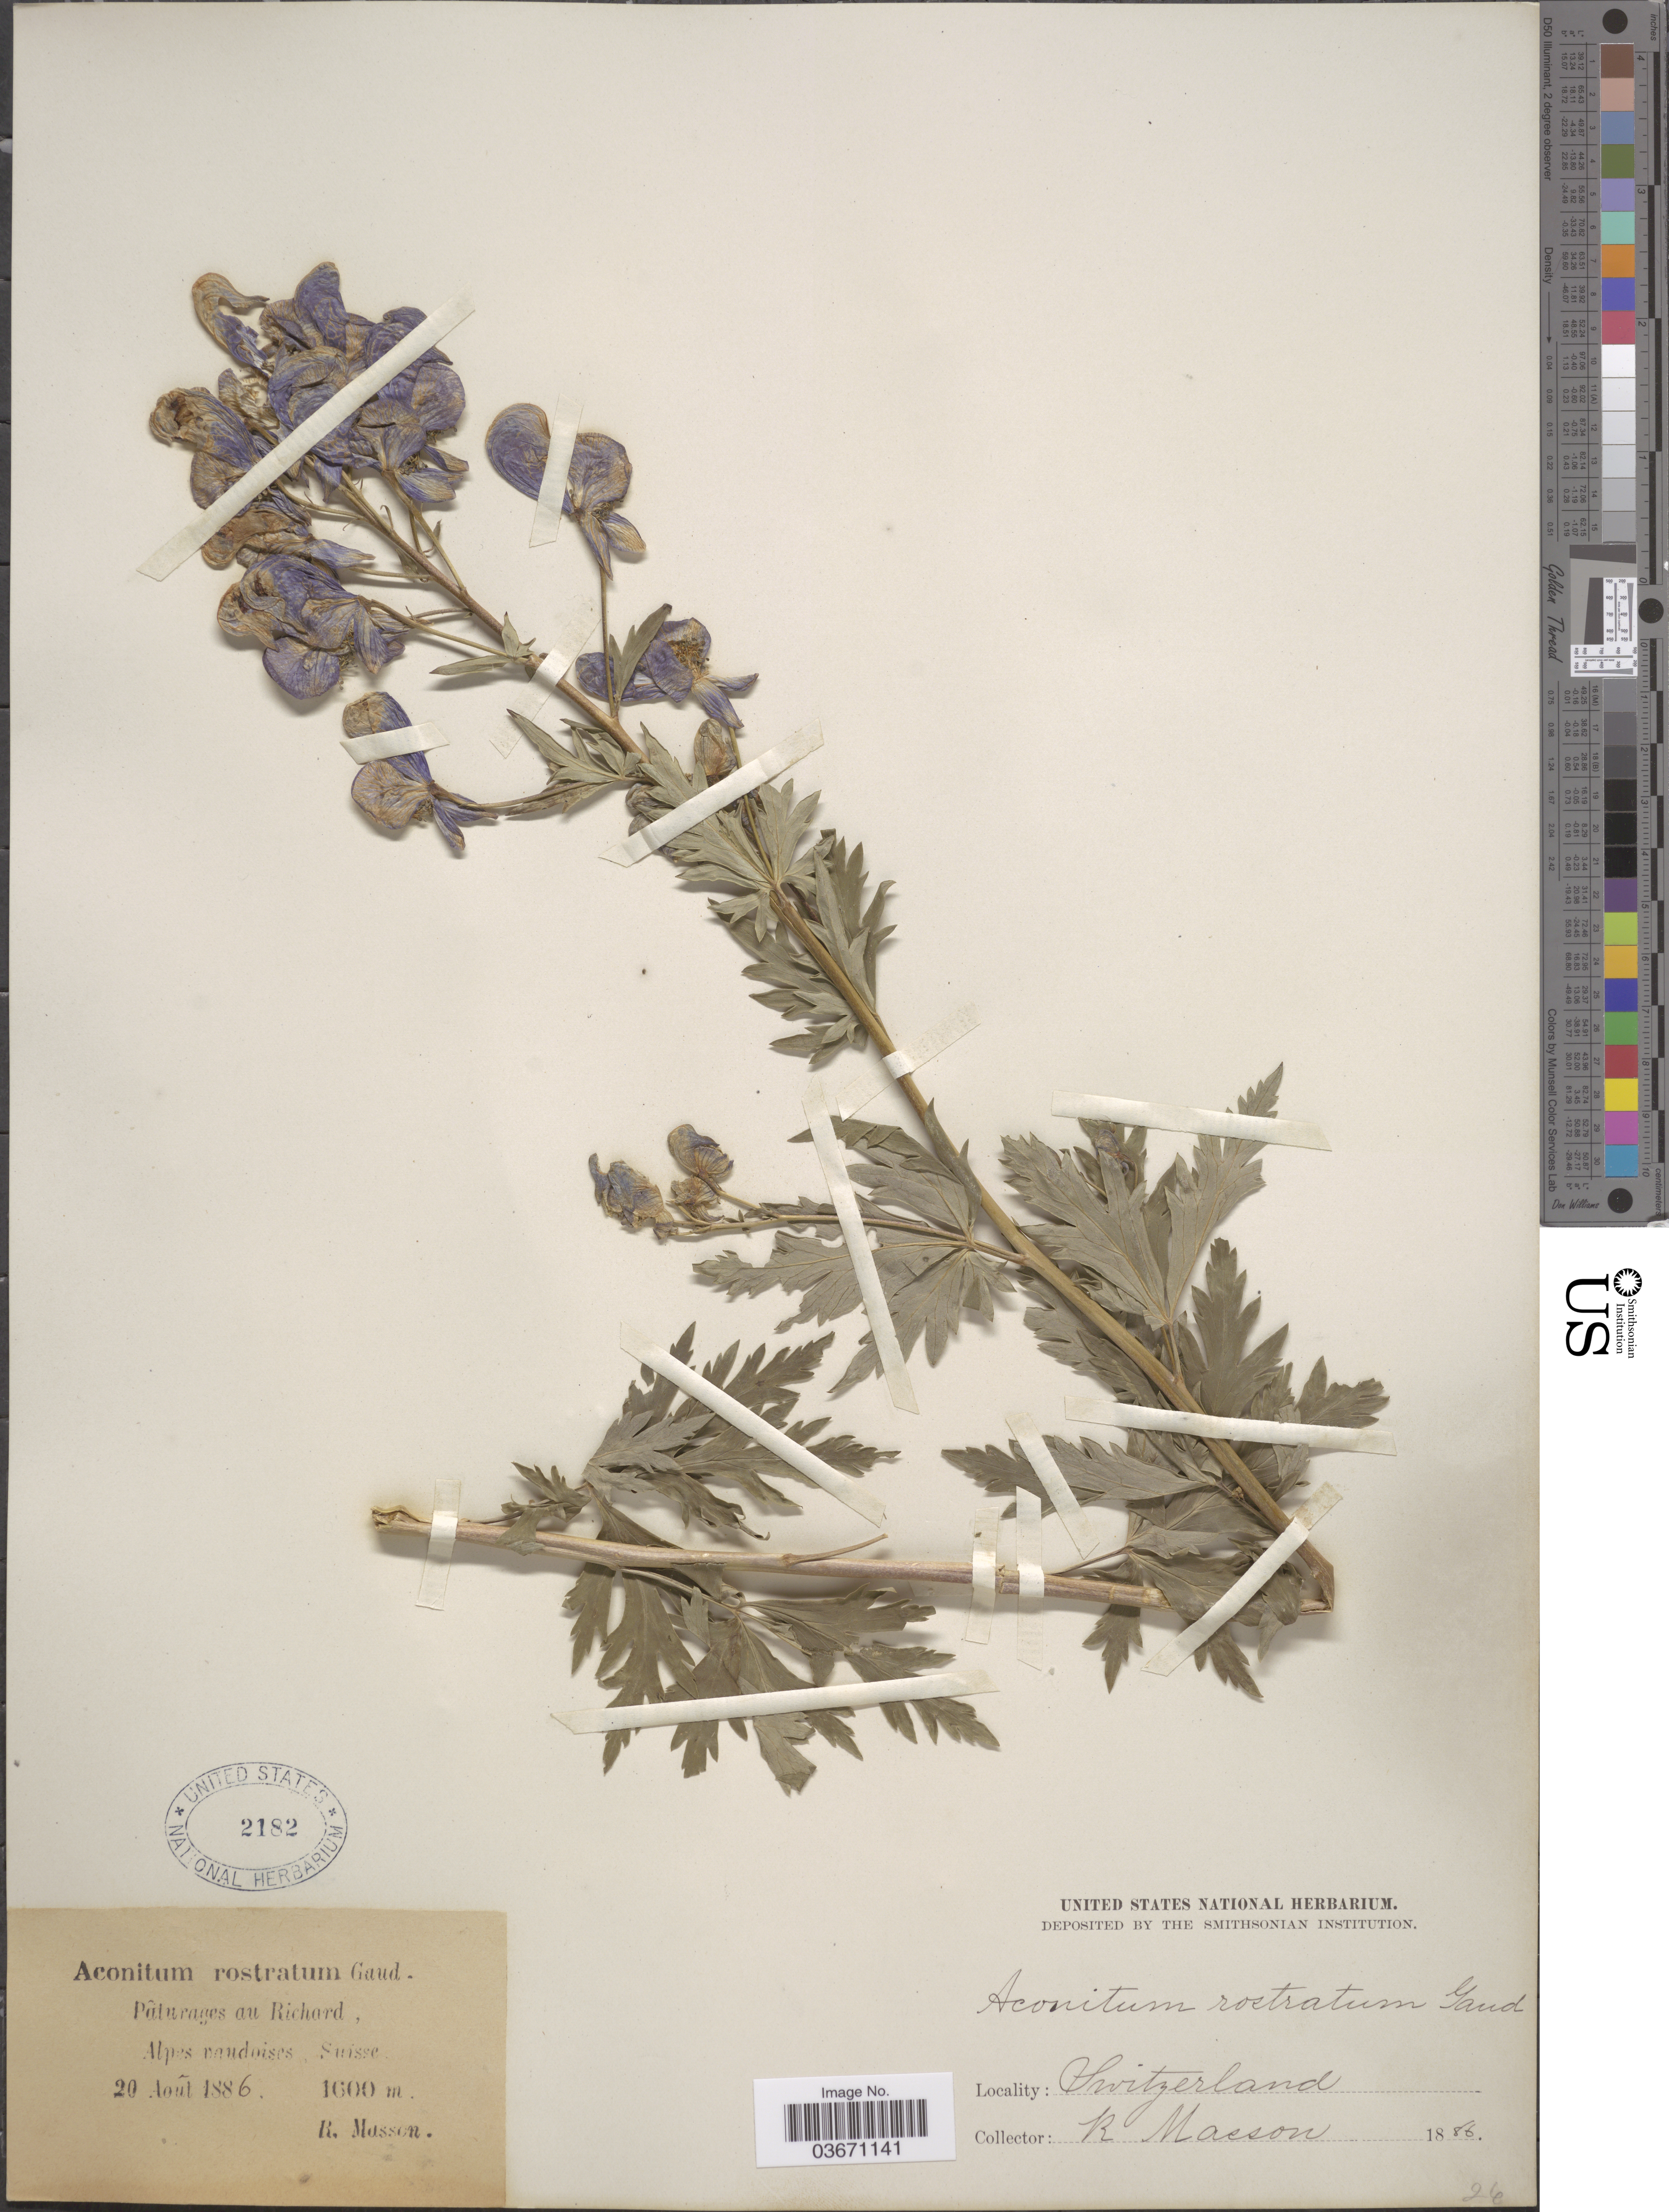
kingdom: Plantae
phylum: Tracheophyta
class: Magnoliopsida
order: Ranunculales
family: Ranunculaceae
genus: Aconitum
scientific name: Aconitum rostratum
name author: Bernh.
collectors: R. Masson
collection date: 1886-08-20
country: Switzerland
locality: Pâturages au Richard, Alpes vandoises, Suisse.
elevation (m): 1600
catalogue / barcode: US 2182